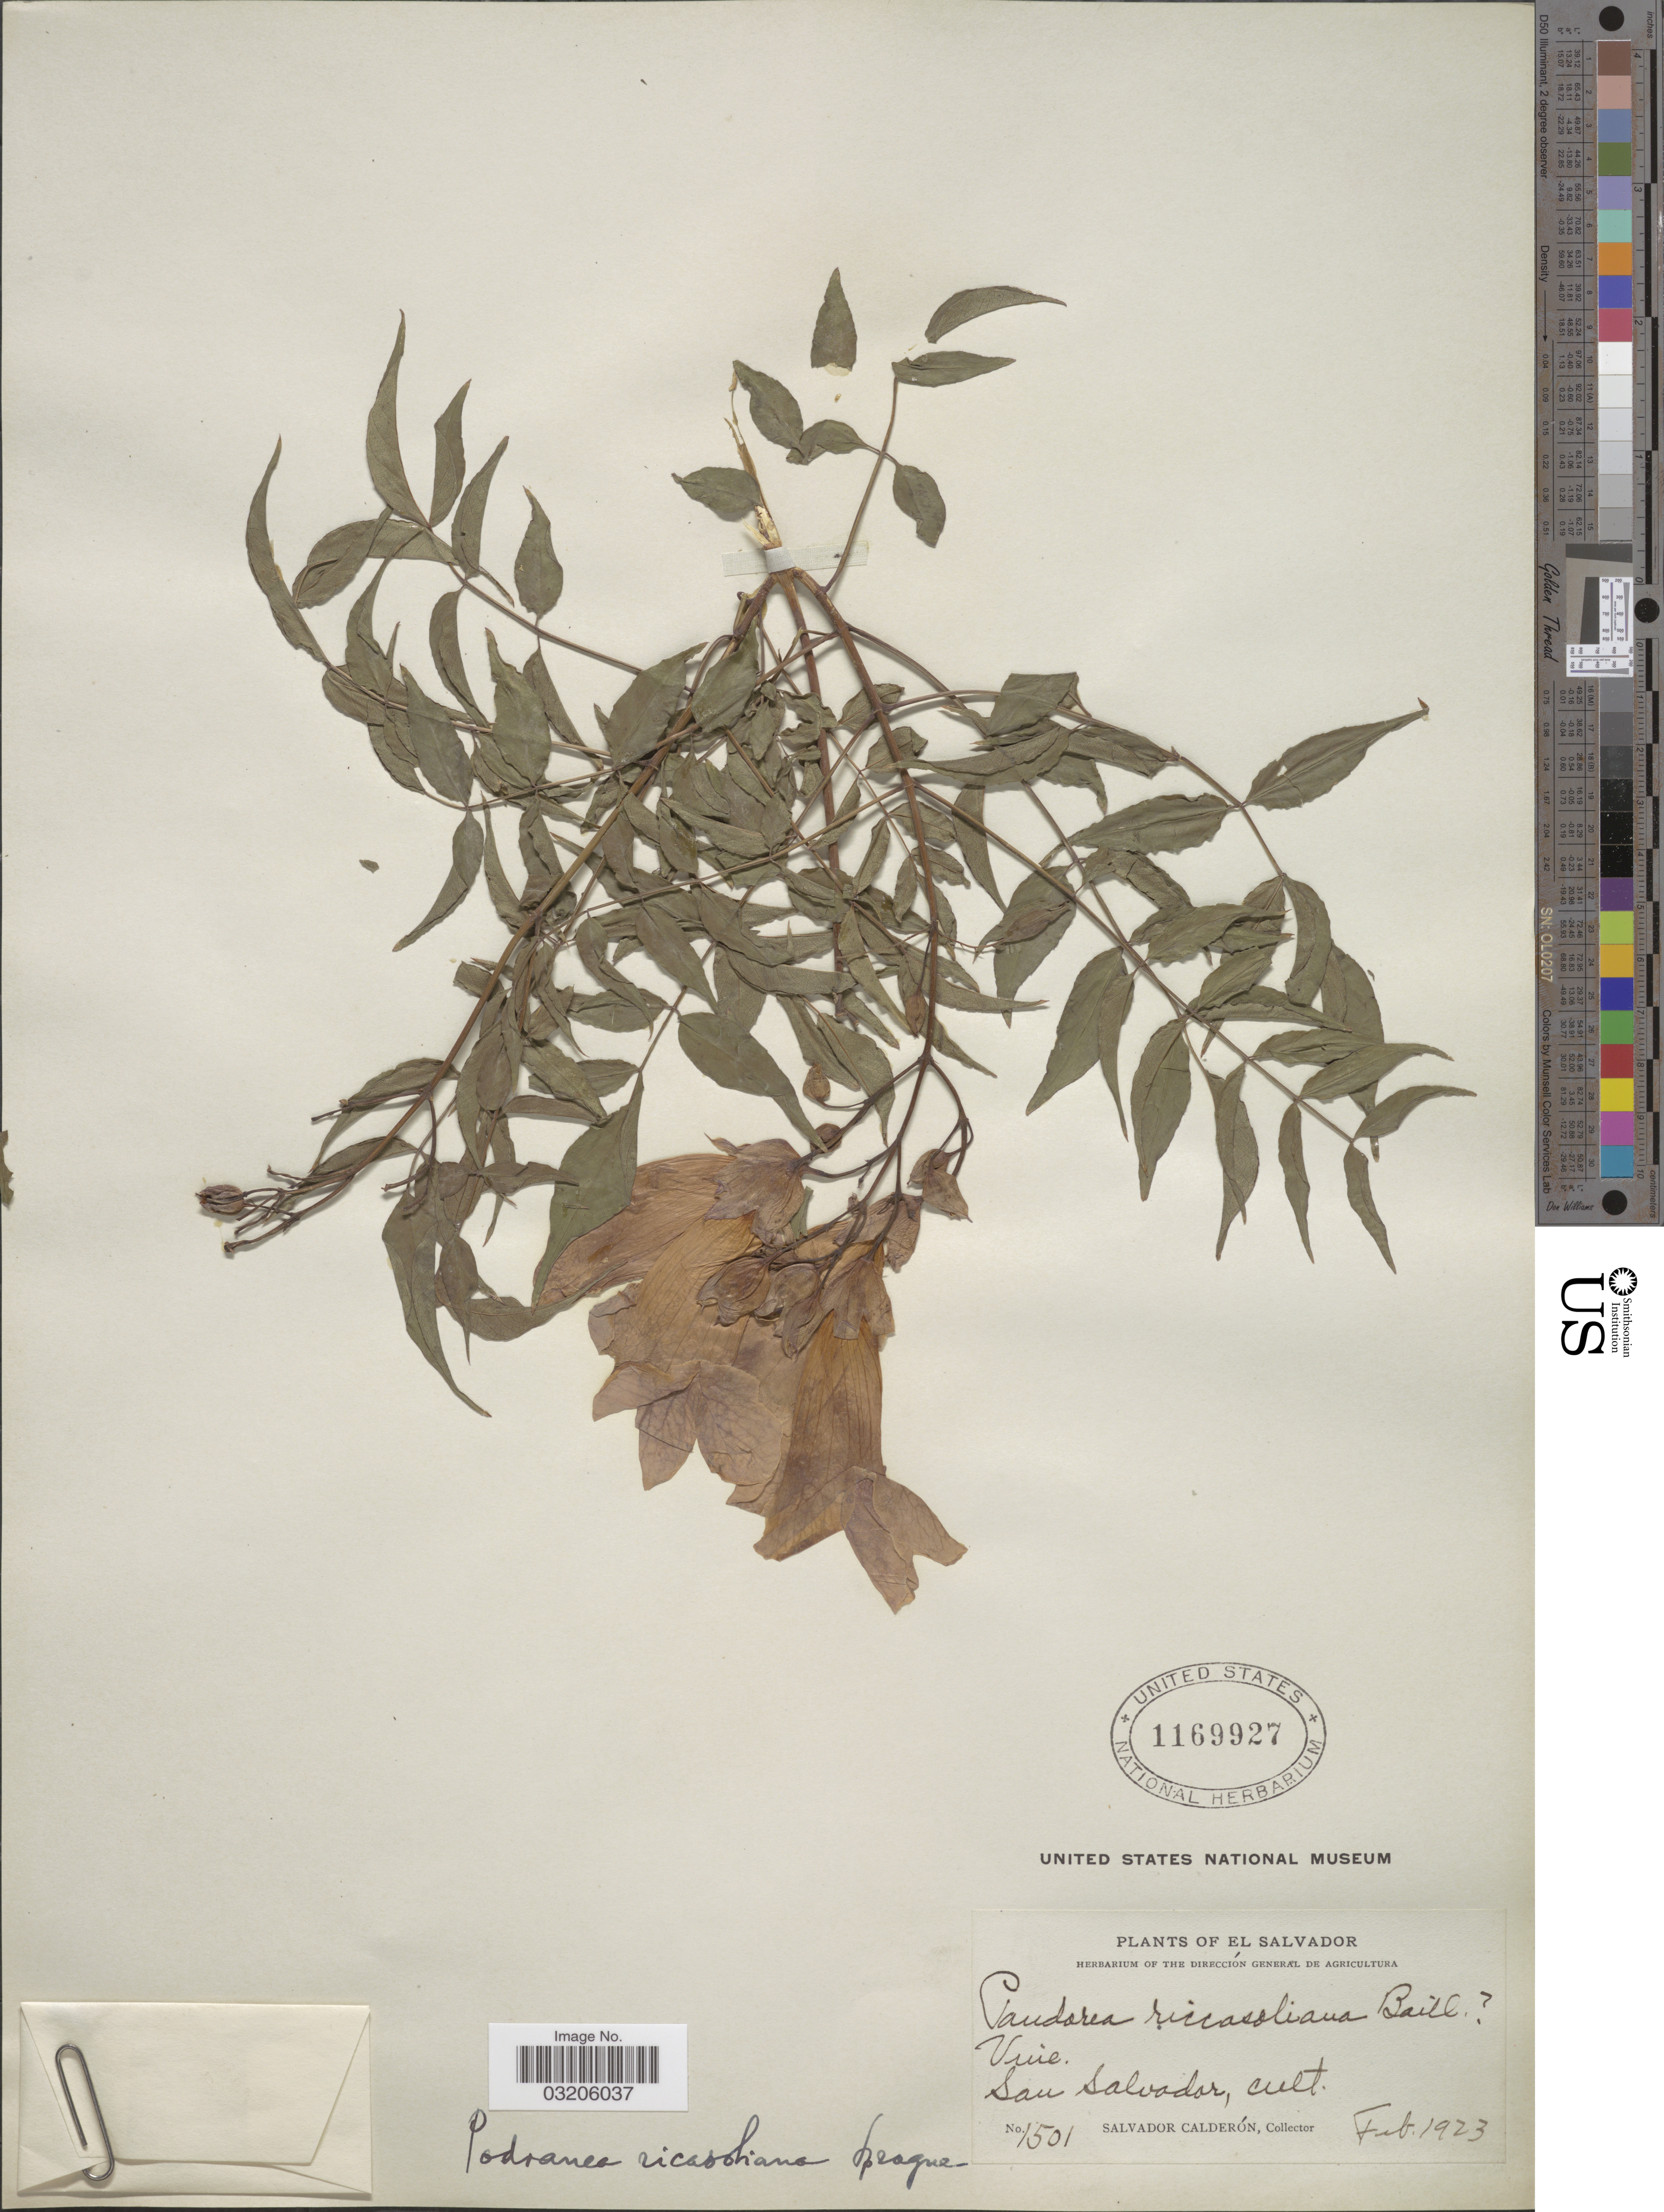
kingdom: Plantae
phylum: Tracheophyta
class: Magnoliopsida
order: Lamiales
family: Bignoniaceae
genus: Podranea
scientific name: Podranea ricasoliana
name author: (Tanfani) Sprague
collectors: S. Calderón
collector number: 1501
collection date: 1923-02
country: El Salvador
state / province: San Salvador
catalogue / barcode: US 1169927